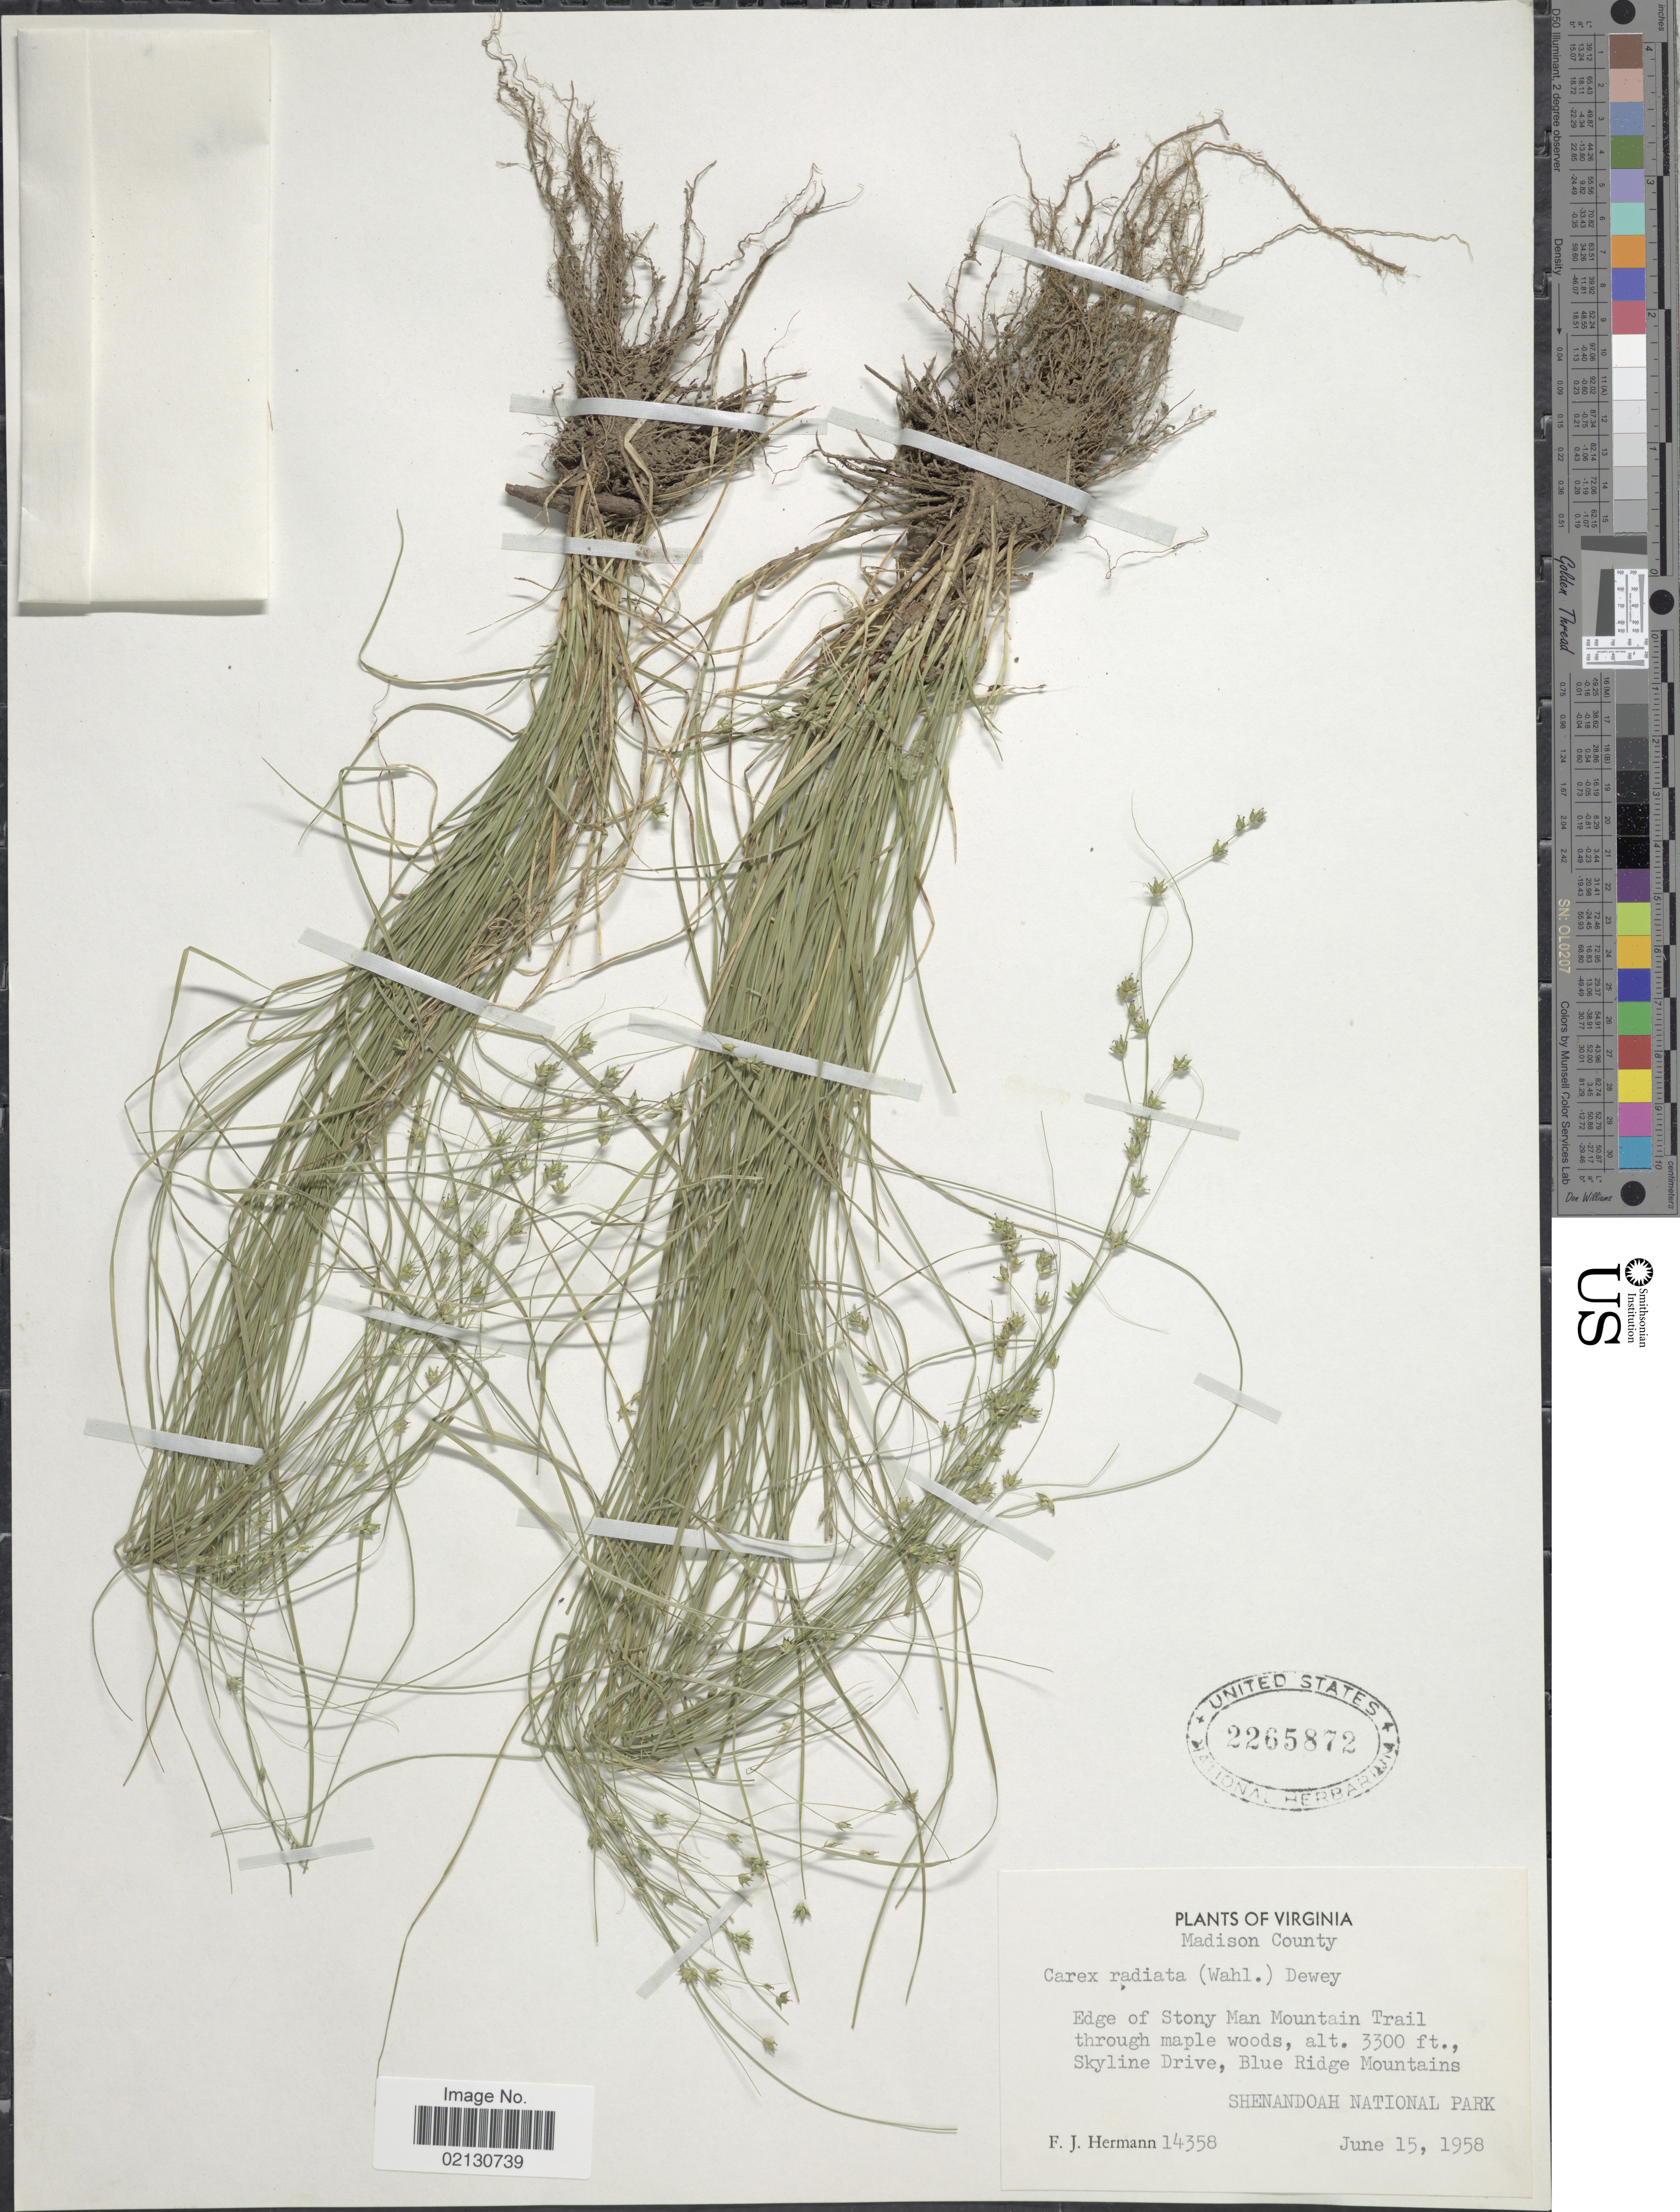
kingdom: Plantae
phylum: Tracheophyta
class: Liliopsida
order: Poales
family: Cyperaceae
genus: Carex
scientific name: Carex radiata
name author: (Wahlenb.) Small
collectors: F. J. Hermann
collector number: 14358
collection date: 1958-06-15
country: United States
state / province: Virginia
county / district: Madison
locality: Edge of Stony Man Mountain Trail, Skyline Drive, Blue Ridge Mountains. Shenandoah National Park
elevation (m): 1006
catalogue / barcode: US 2265872